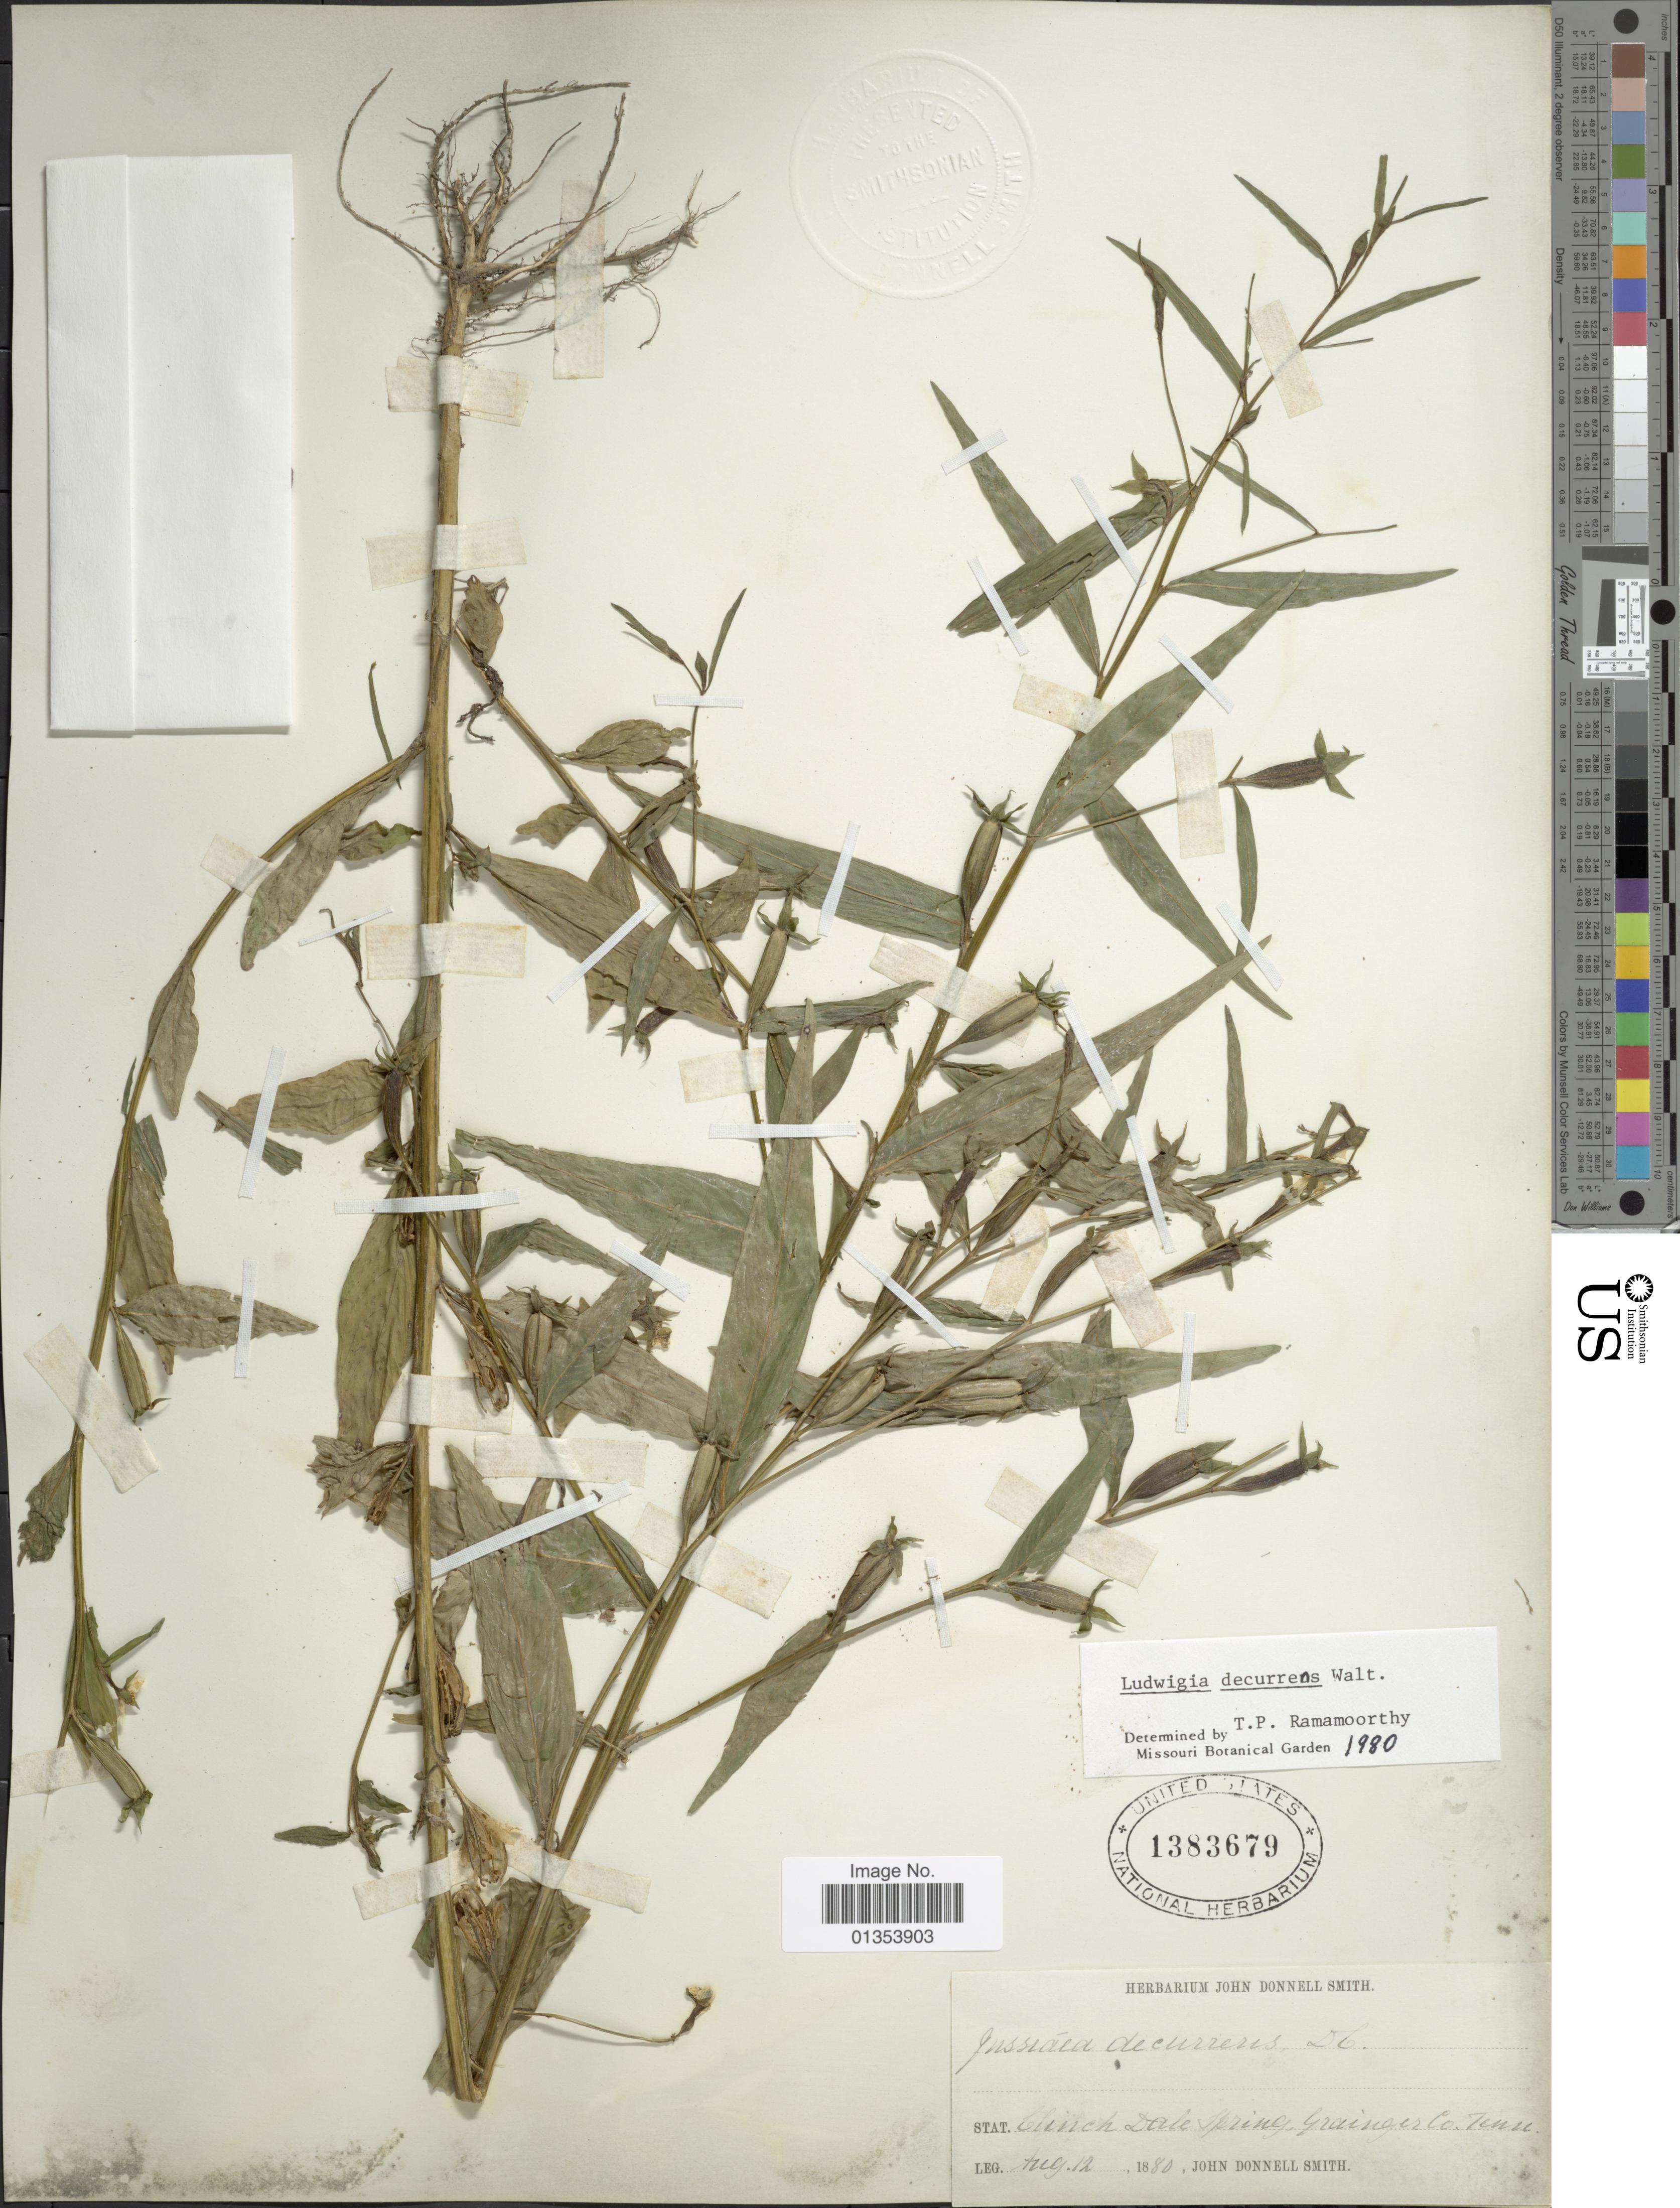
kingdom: Plantae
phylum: Tracheophyta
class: Magnoliopsida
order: Myrtales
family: Onagraceae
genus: Ludwigia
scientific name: Ludwigia decurrens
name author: Walter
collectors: J. Donnell Smith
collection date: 1880-08-12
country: United States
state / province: Tennessee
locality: Clinch Dale Spring, Grainger Co.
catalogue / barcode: US 1383679